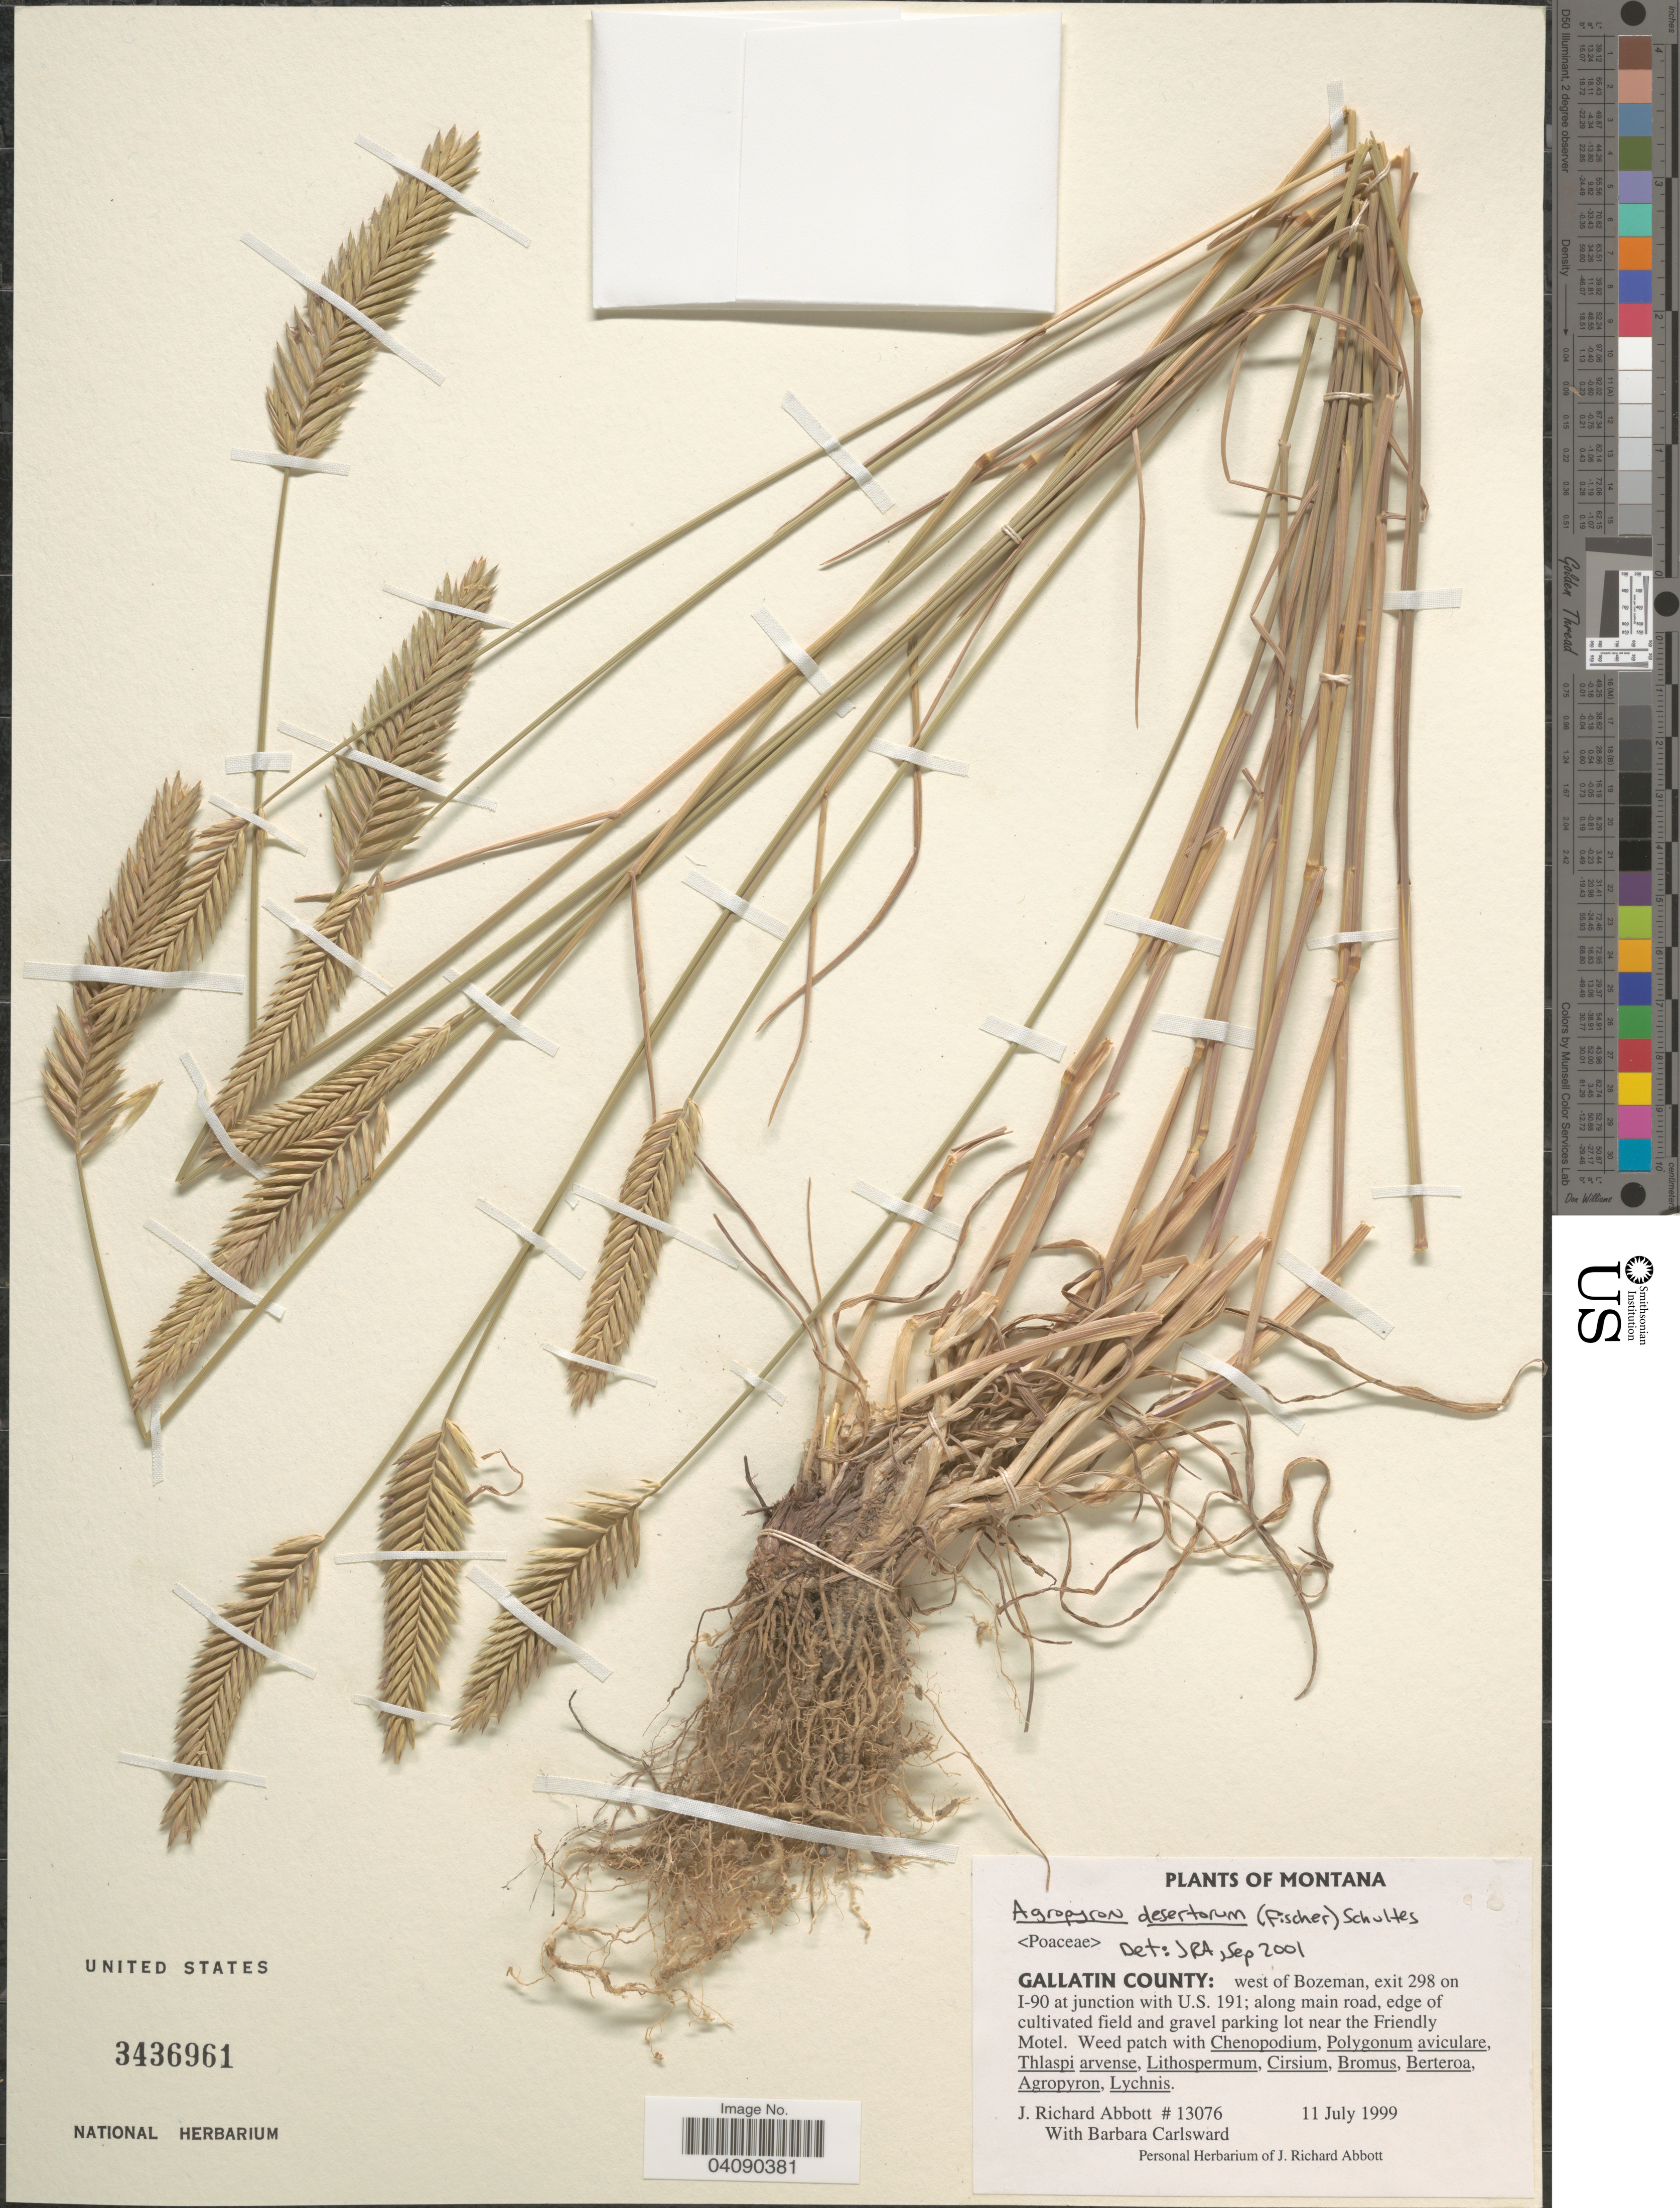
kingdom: Plantae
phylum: Tracheophyta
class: Liliopsida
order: Poales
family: Poaceae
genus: Agropyron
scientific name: Agropyron desertorum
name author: (Fisch. ex Link) Schult.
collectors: J. R. Abbott & B. Carlsward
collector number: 13076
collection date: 1999-07-11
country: United States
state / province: Montana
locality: Gallatin County: west of Bozeman, exit 298 on I-90 at junction with U.S. 191; along main road, edge of cultivated field and gravel parking lot near the Friendly Motel.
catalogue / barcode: US 3436961